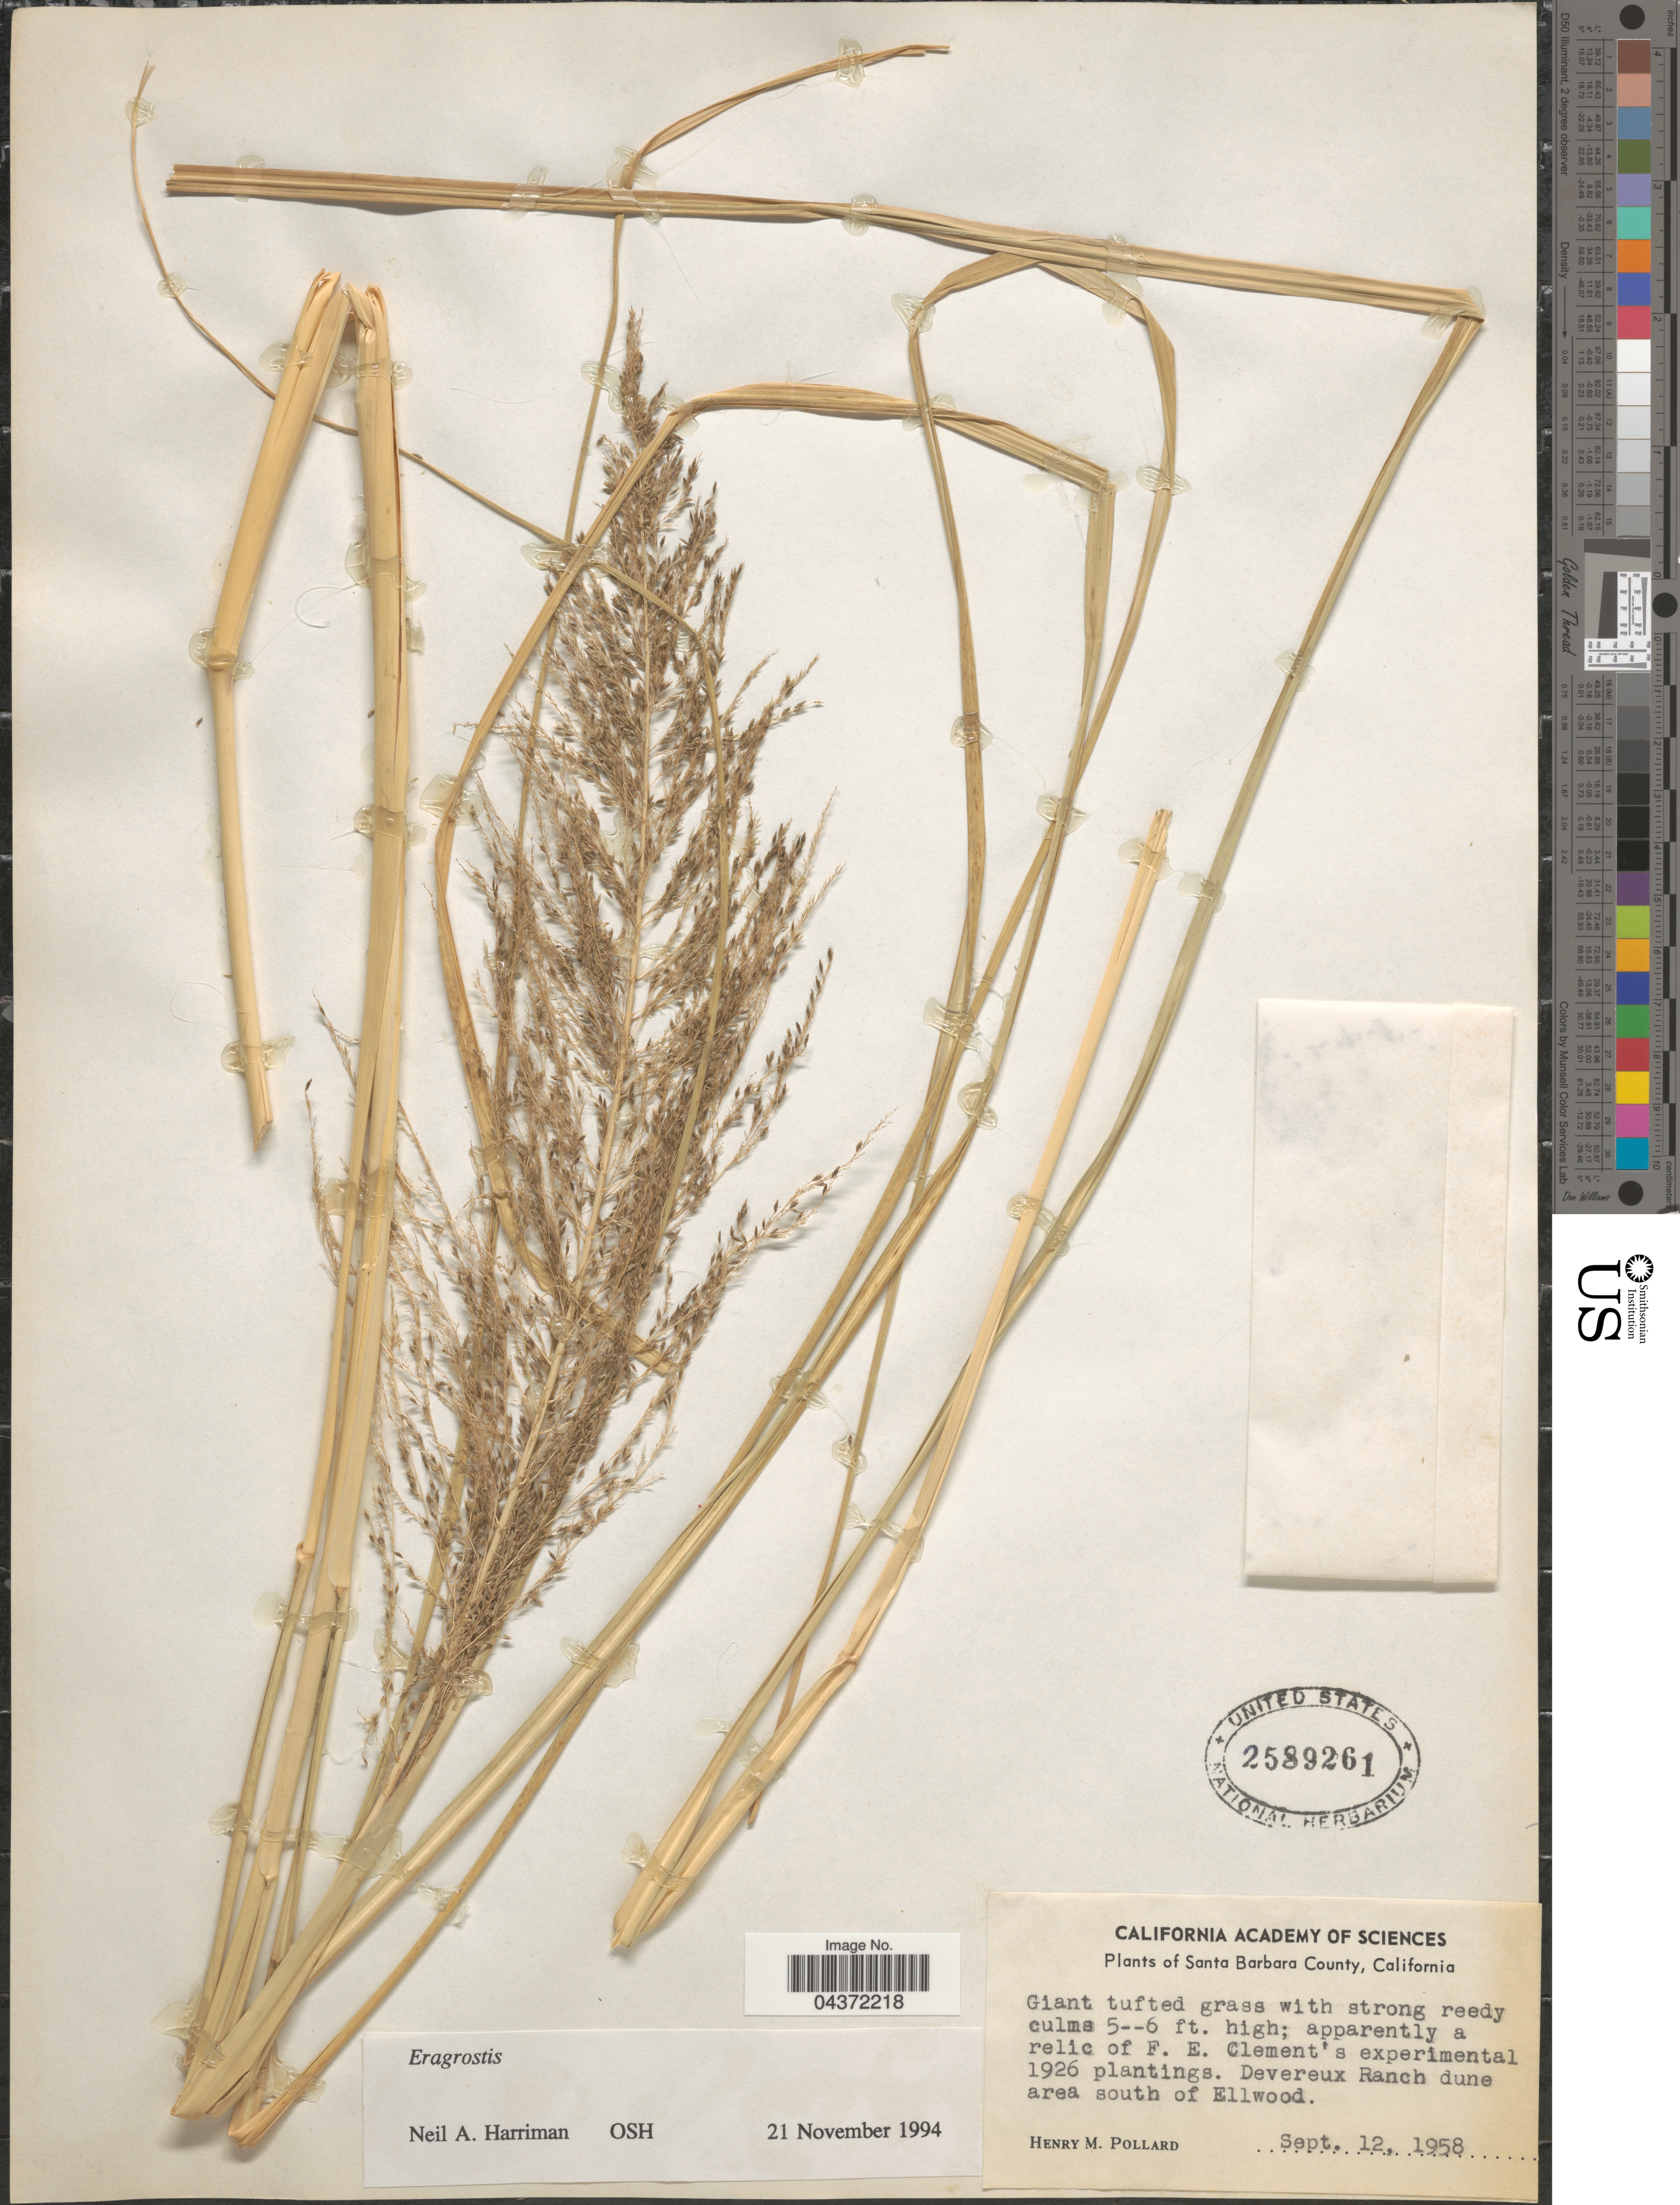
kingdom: Plantae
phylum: Tracheophyta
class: Liliopsida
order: Poales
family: Poaceae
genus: Eragrostis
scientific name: Eragrostis sp.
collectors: H. M. Pollard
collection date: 1958-09-12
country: United States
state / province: California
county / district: Santa Barbara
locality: Santa Barbara County. F.E. Clement's experimental 1926 plantings [unsure placement] Devereux Ranch dune area south of Ellwood.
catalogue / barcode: US 2589261